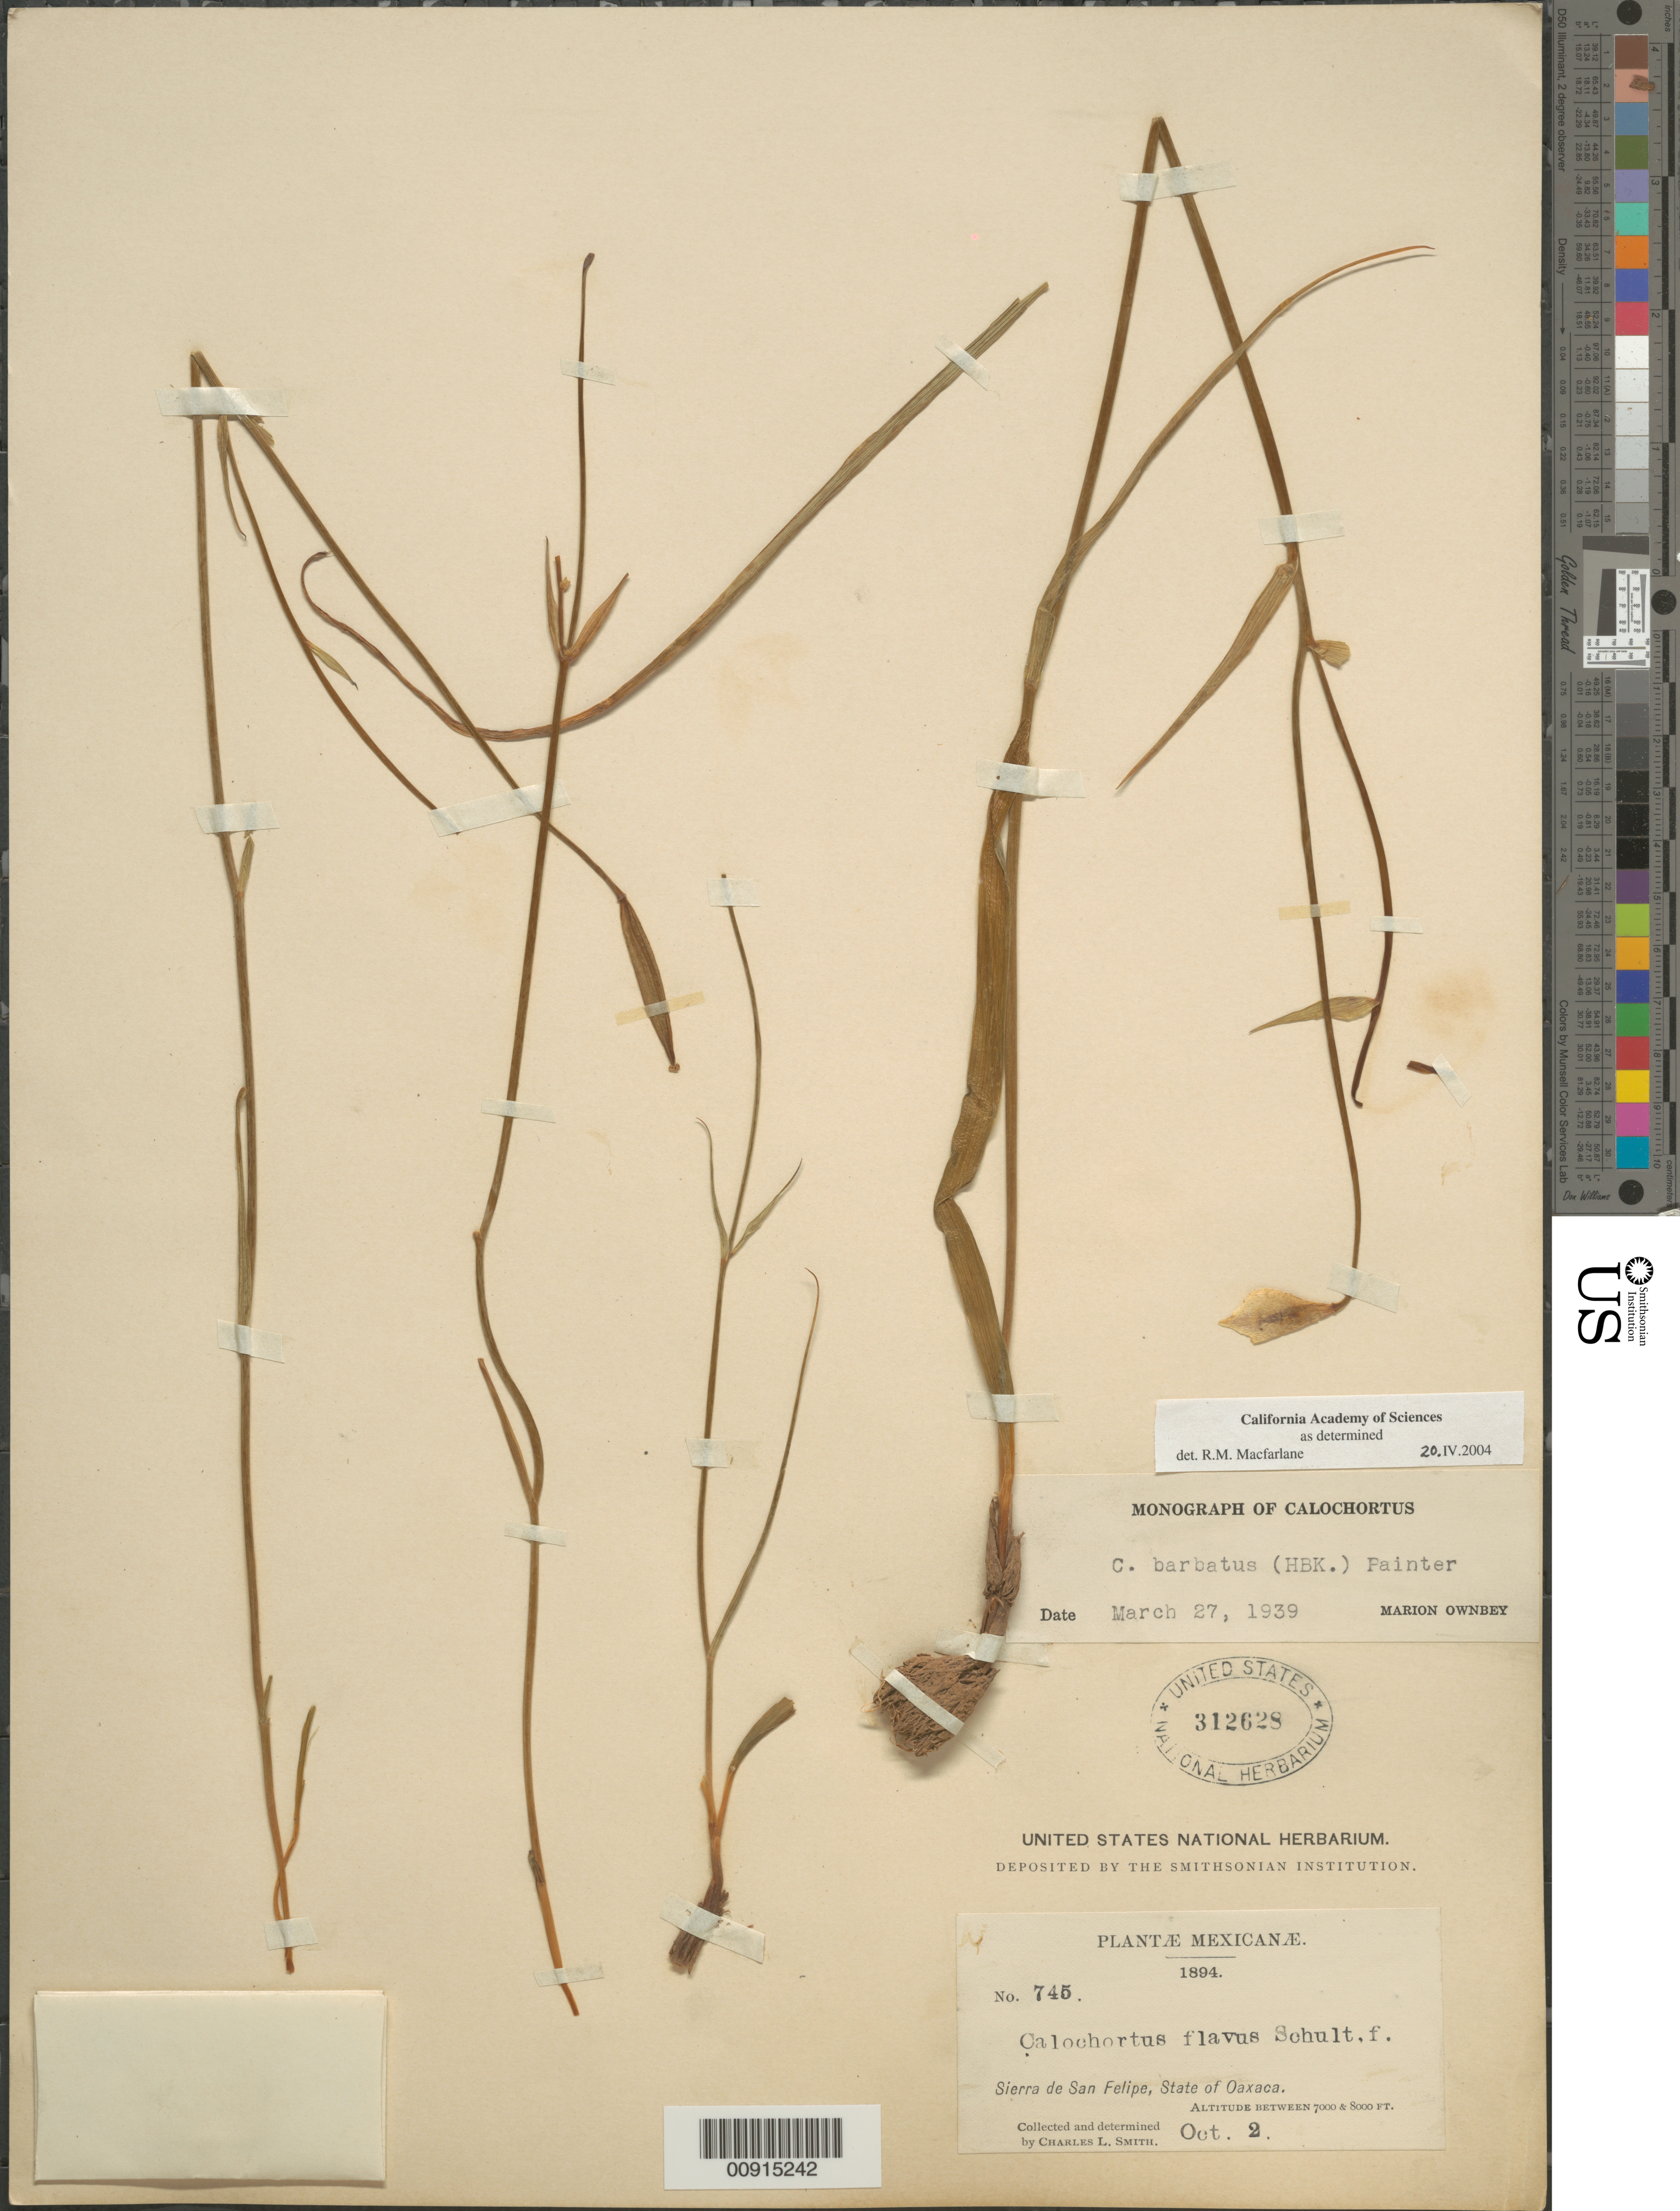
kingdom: Plantae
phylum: Tracheophyta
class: Liliopsida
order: Liliales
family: Liliaceae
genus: Calochortus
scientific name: Calochortus barbatus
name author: (Kunth) J.H. Painter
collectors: C. L. Smith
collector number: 745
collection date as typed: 02 Oct 1894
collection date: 1894-10-02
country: Mexico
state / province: Oaxaca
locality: Sierra de San Felipe, State of Oaxaca.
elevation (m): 2134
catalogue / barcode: US 312628